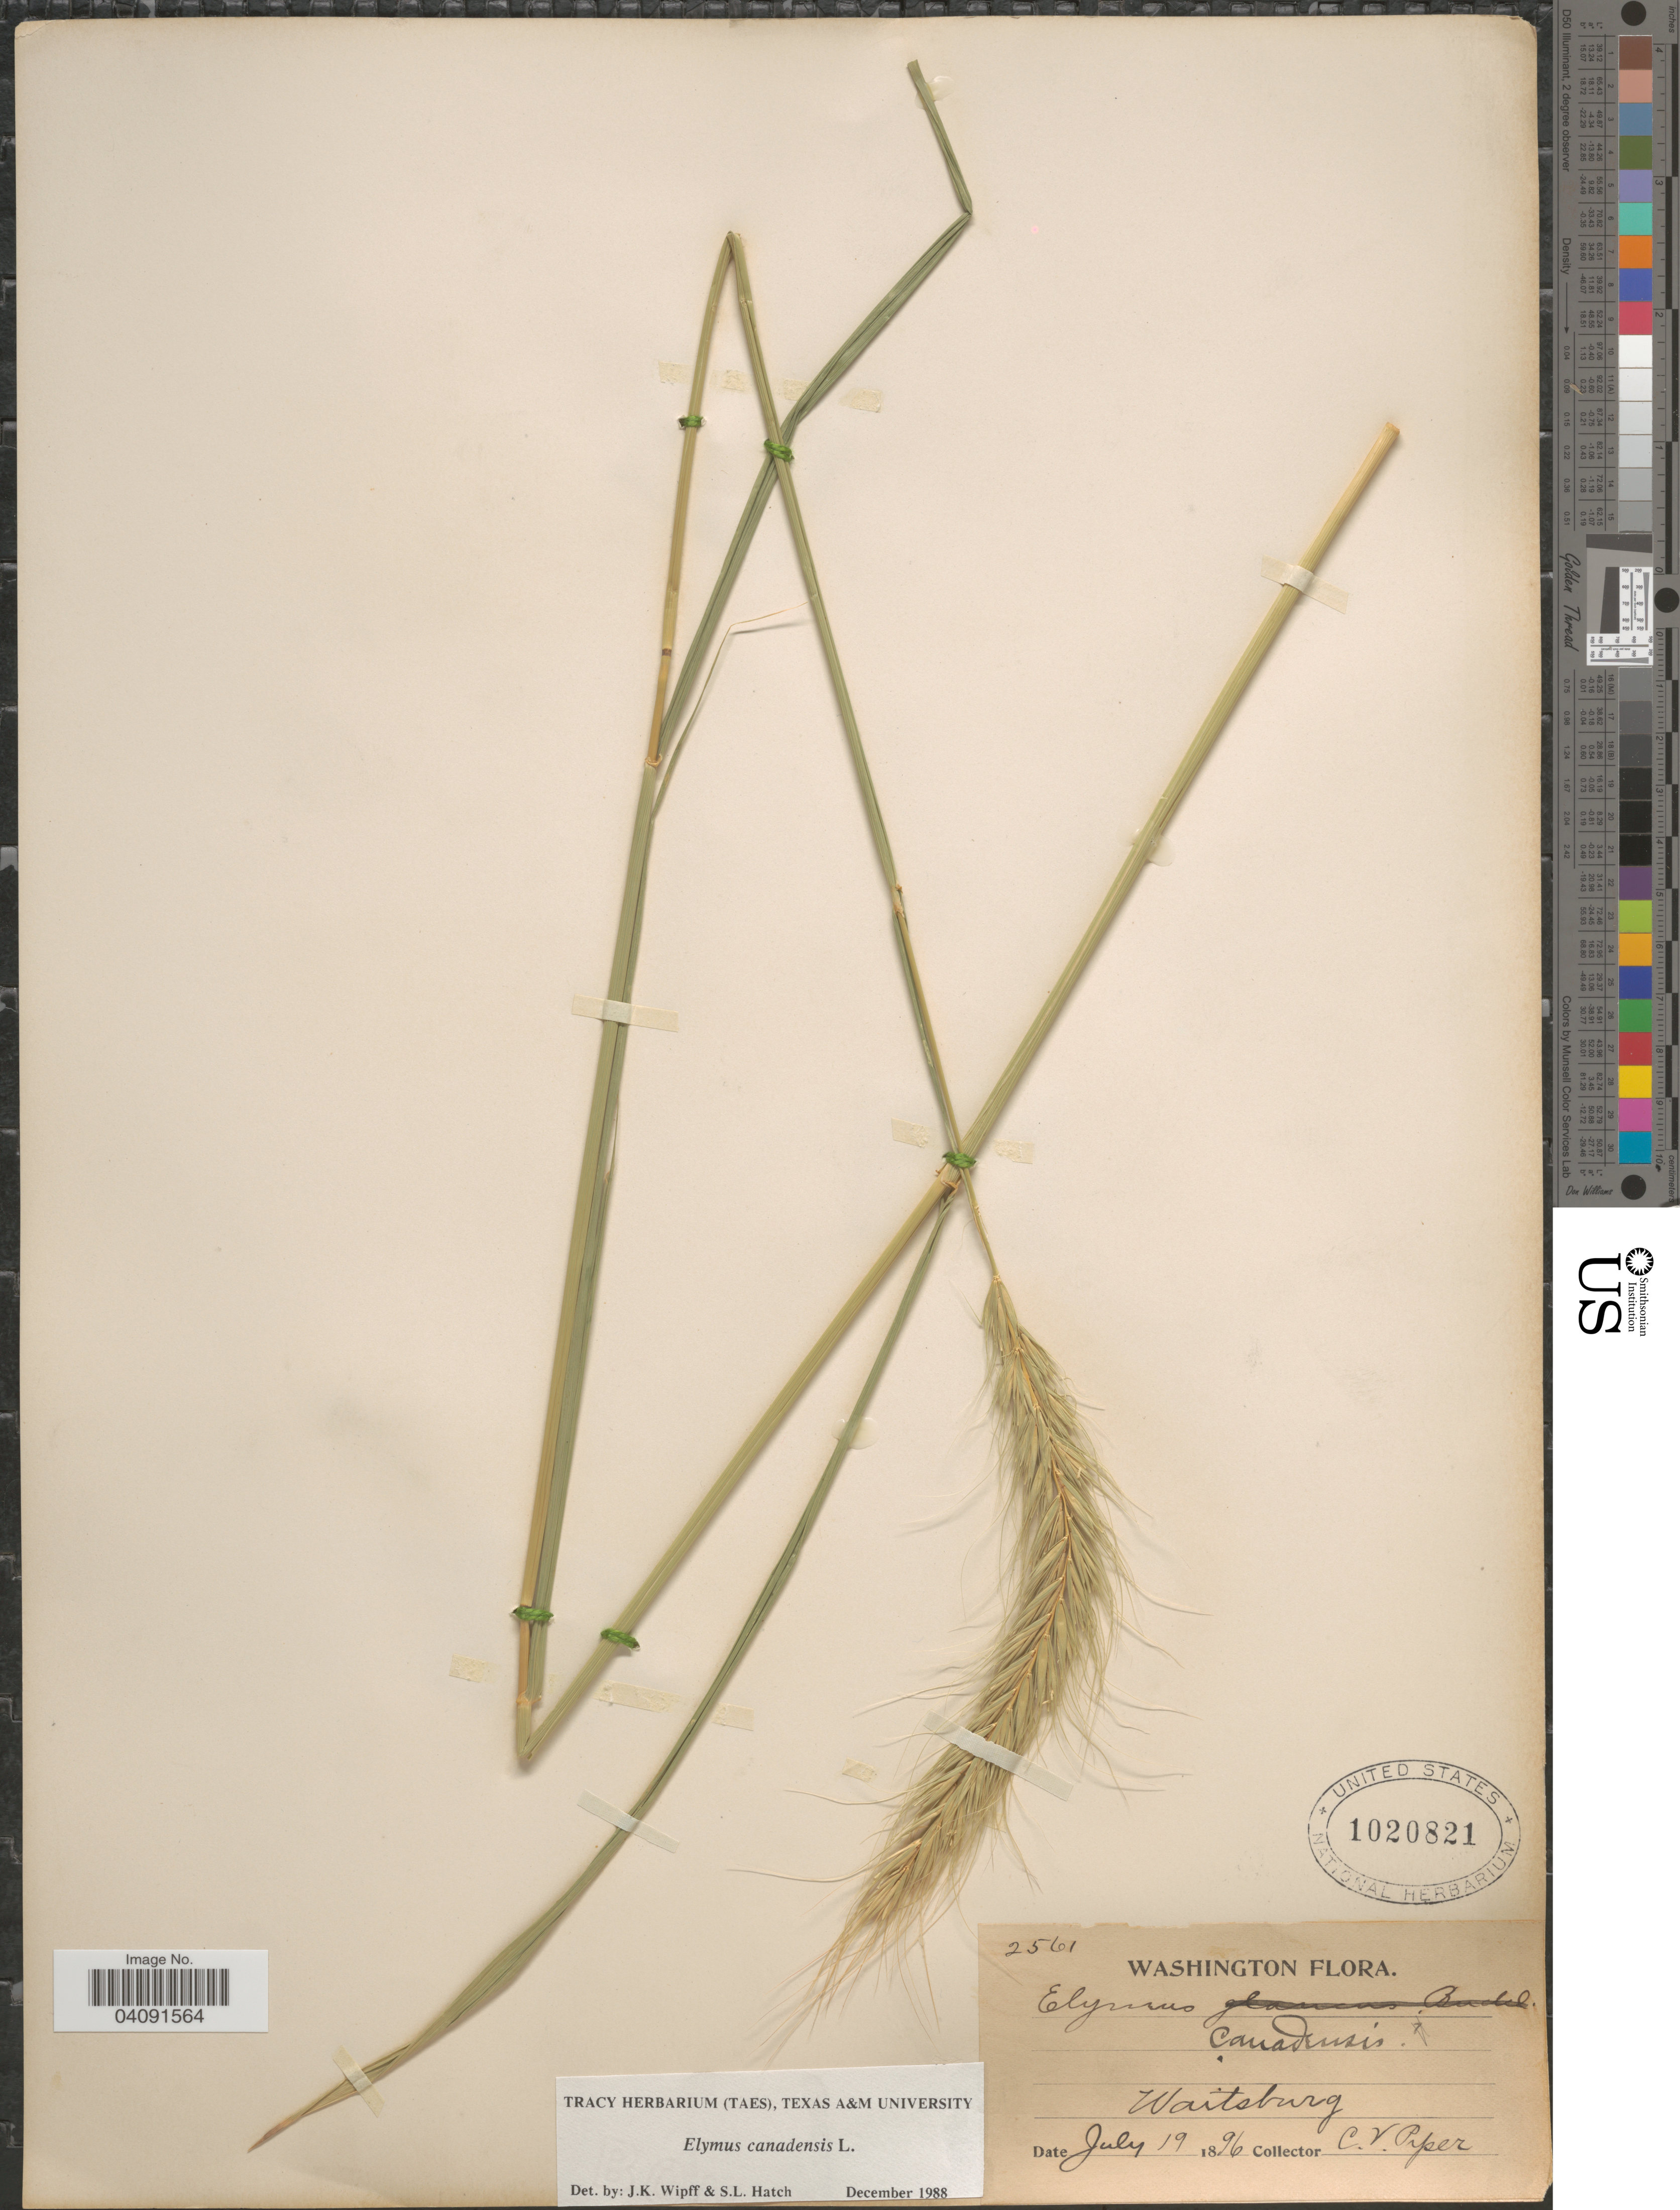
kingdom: Plantae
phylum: Tracheophyta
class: Liliopsida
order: Poales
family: Poaceae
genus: Elymus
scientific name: Elymus canadensis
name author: L.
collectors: C. V. Piper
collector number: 2561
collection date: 1896-07-19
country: United States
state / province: Washington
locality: Waitsburg.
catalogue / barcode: US 1020821